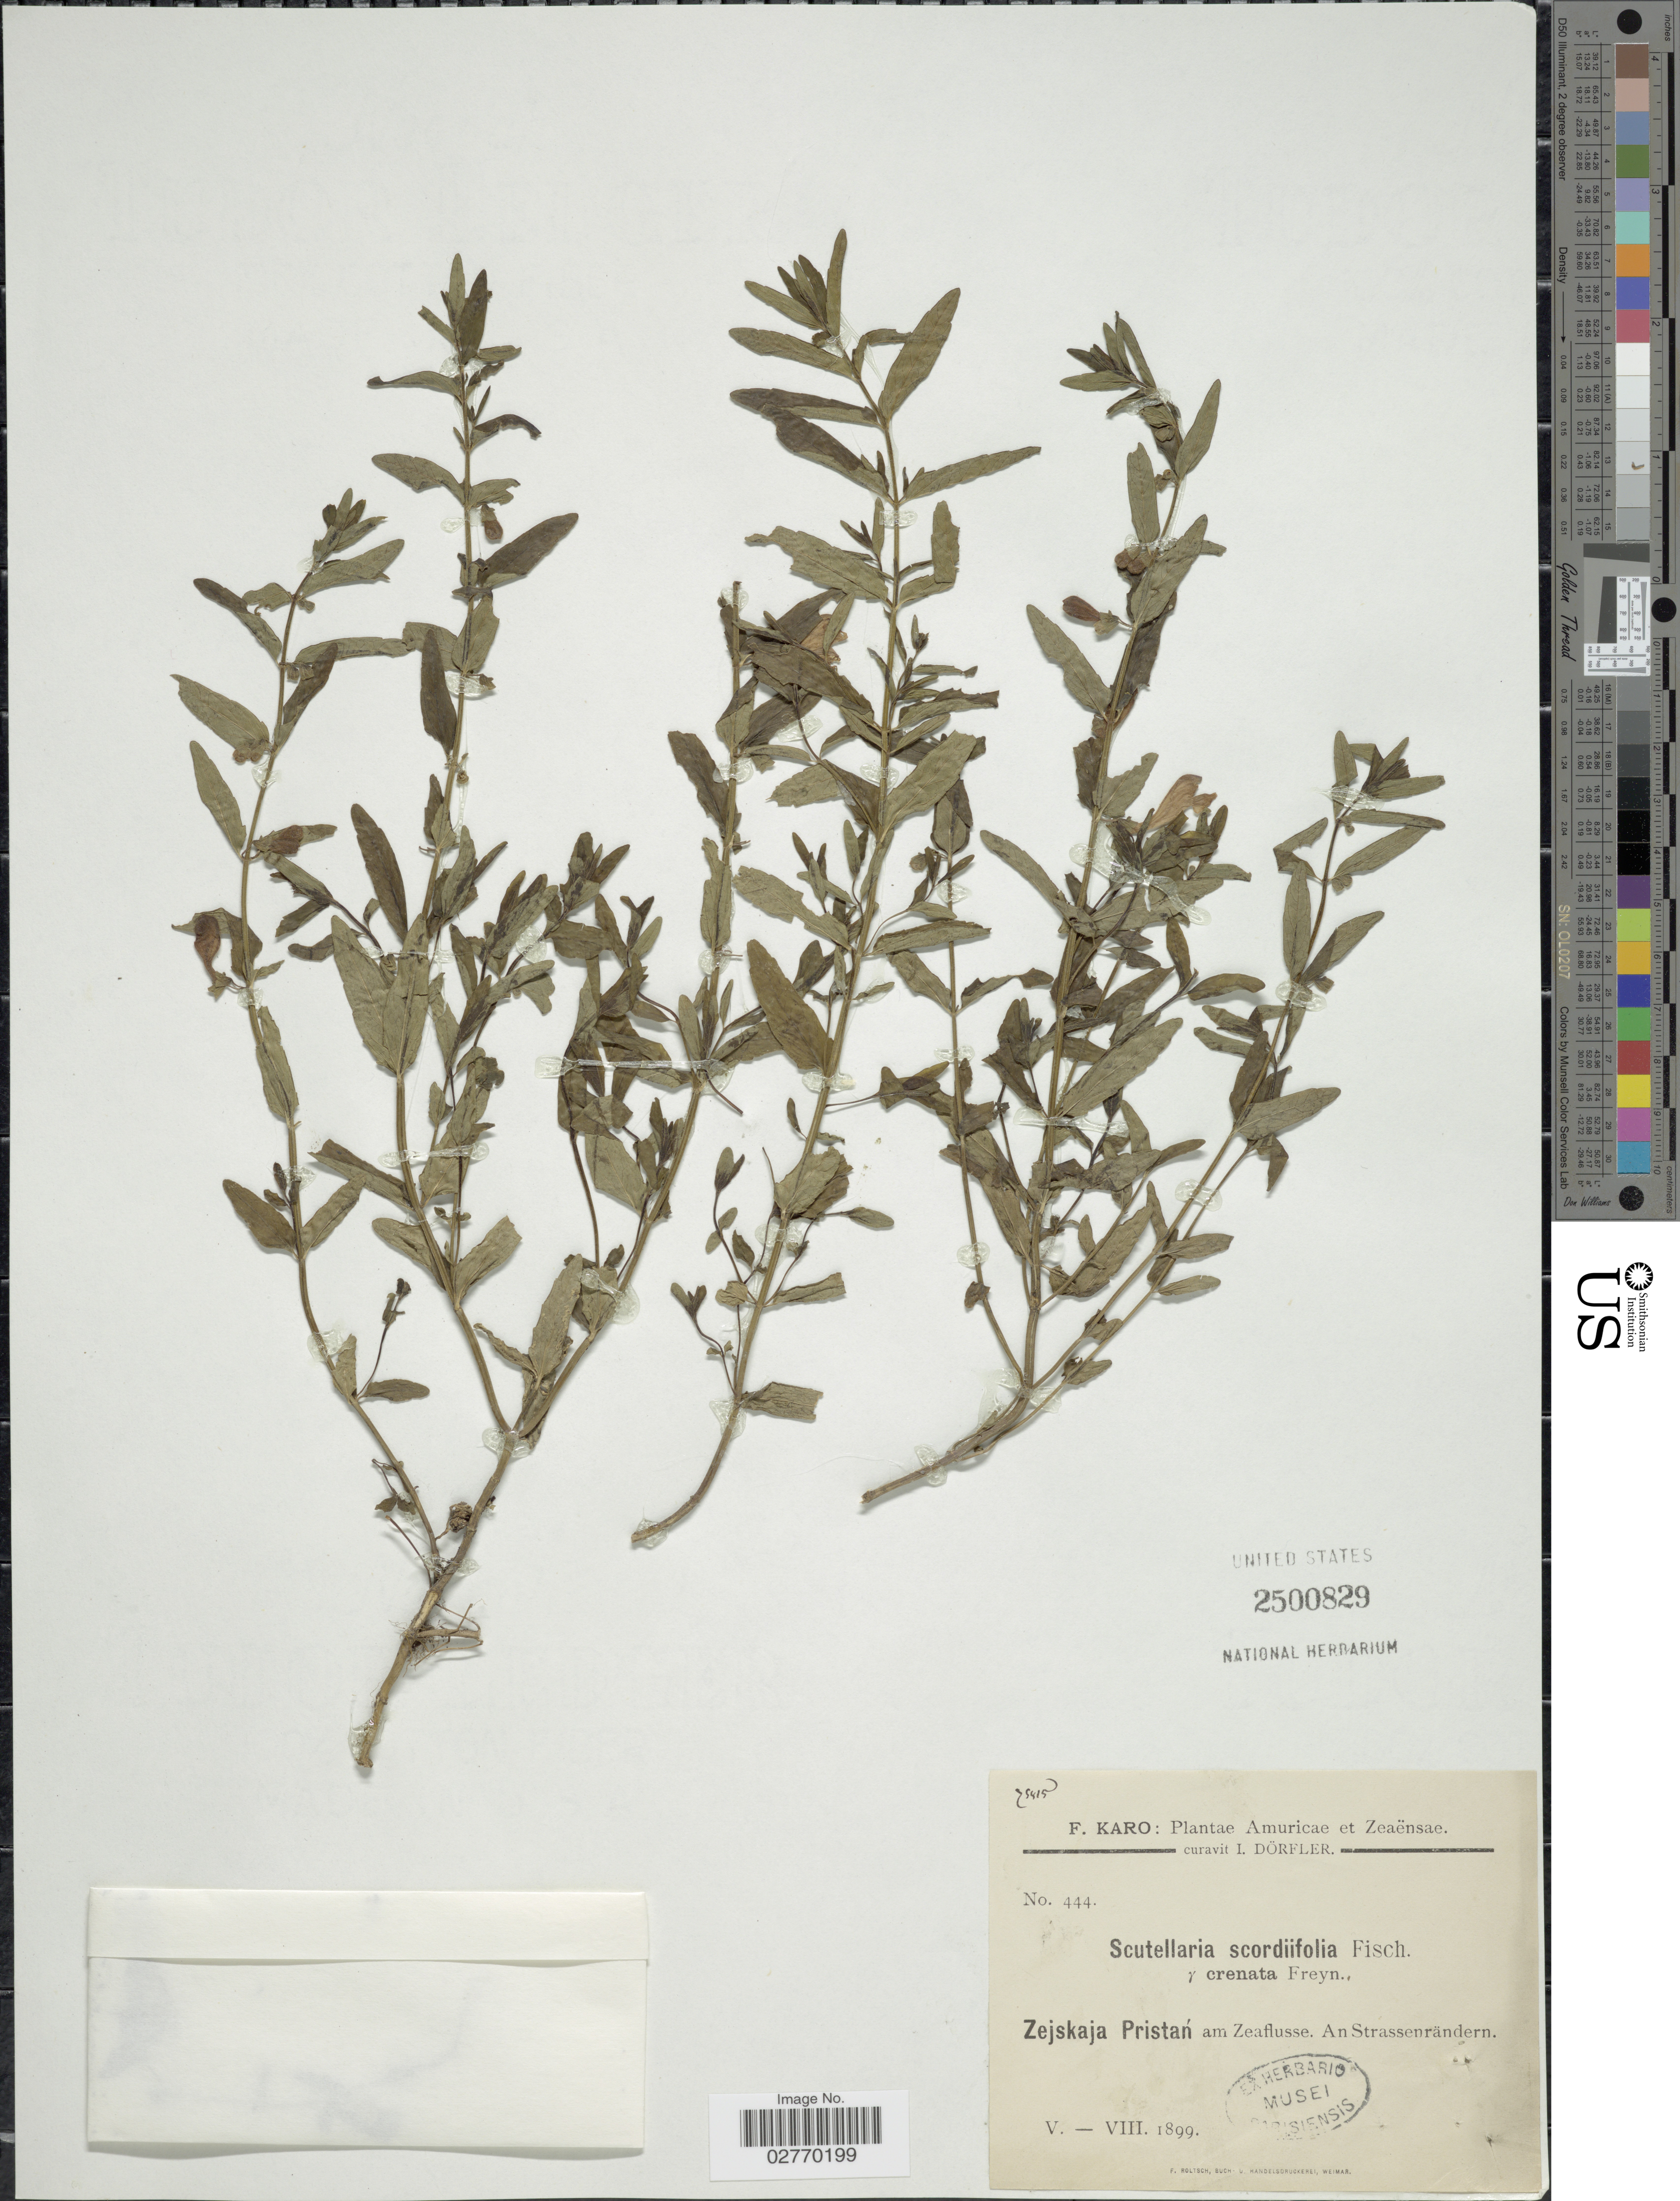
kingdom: Plantae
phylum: Tracheophyta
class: Magnoliopsida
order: Lamiales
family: Lamiaceae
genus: Scutellaria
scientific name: Scutellaria scordiifolia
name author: Fisch. ex Schrank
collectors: F. Karo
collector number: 444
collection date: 1899-05/1899-08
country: Russian Federation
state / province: Amur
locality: Amuricae et Zeaënsae. Zejskaja Pristan am Zeaflusse. An Strassenrändern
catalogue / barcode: US 2500829